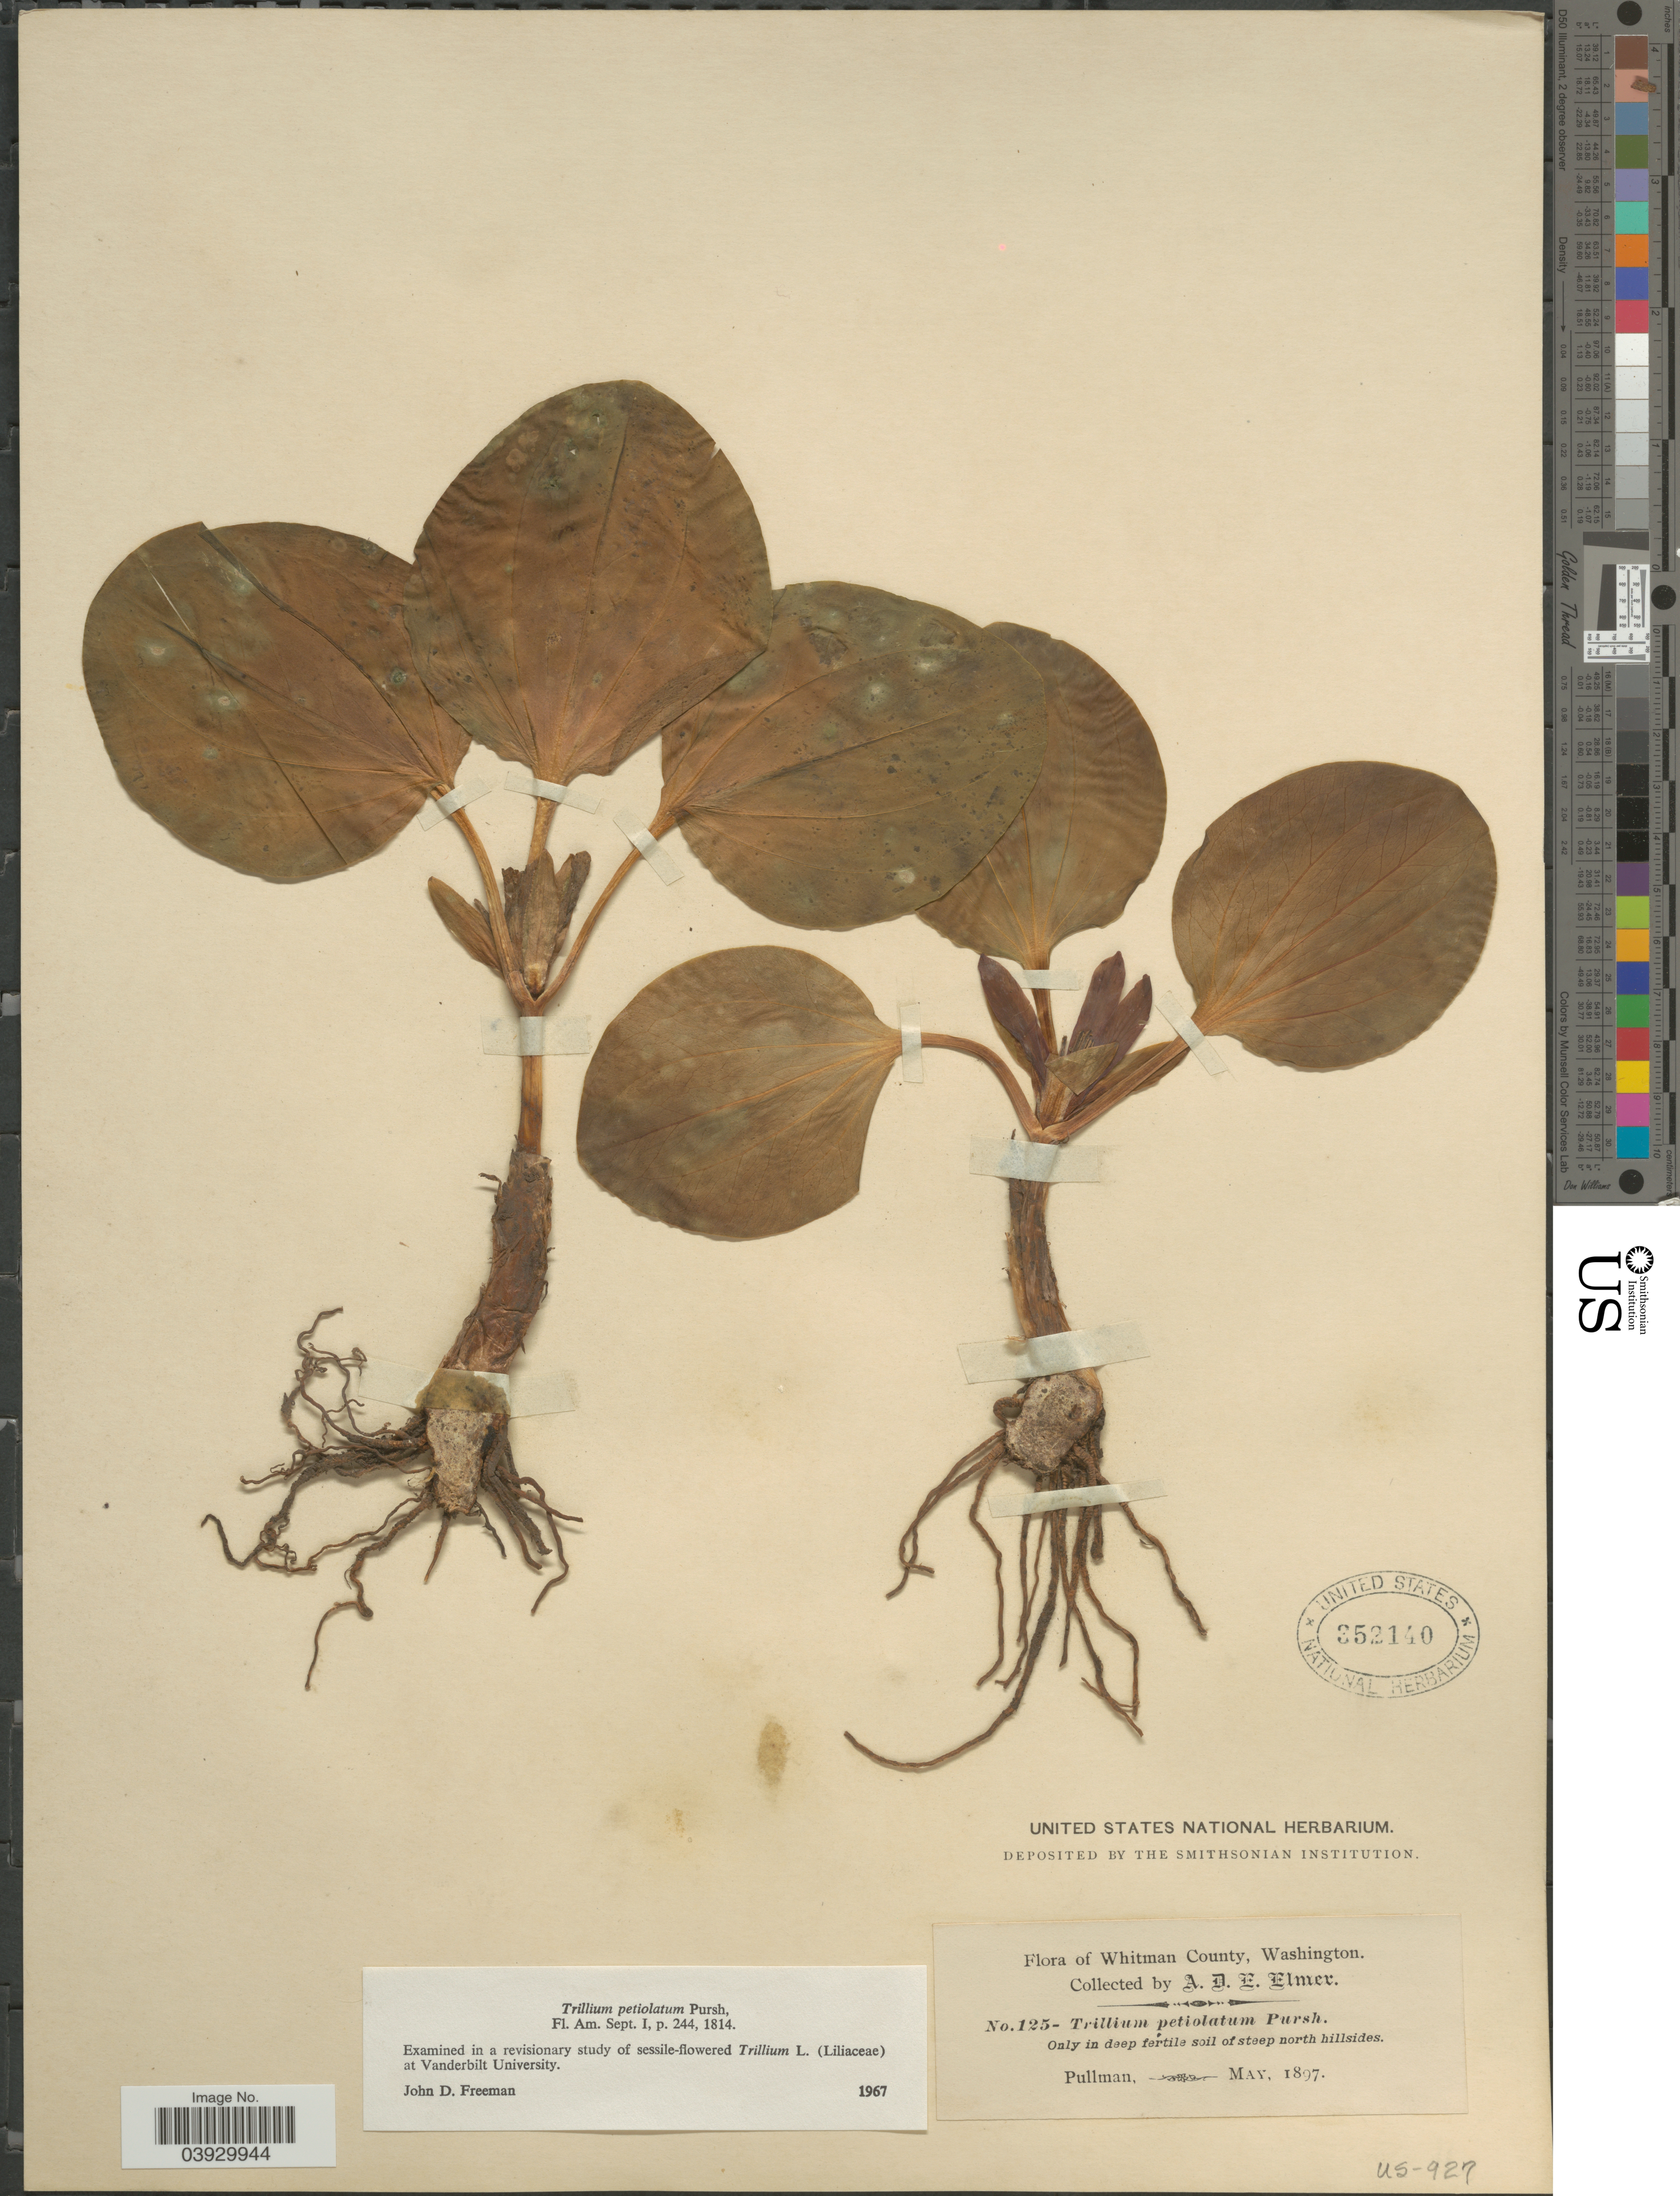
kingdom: Plantae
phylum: Tracheophyta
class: Liliopsida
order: Liliales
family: Melanthiaceae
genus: Trillium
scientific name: Trillium petiolatum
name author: Pursh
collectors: A. D. E. Elmer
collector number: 125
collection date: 1897-05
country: United States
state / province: Washington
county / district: Whitman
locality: Whitman County. Pullman.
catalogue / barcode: US 352140